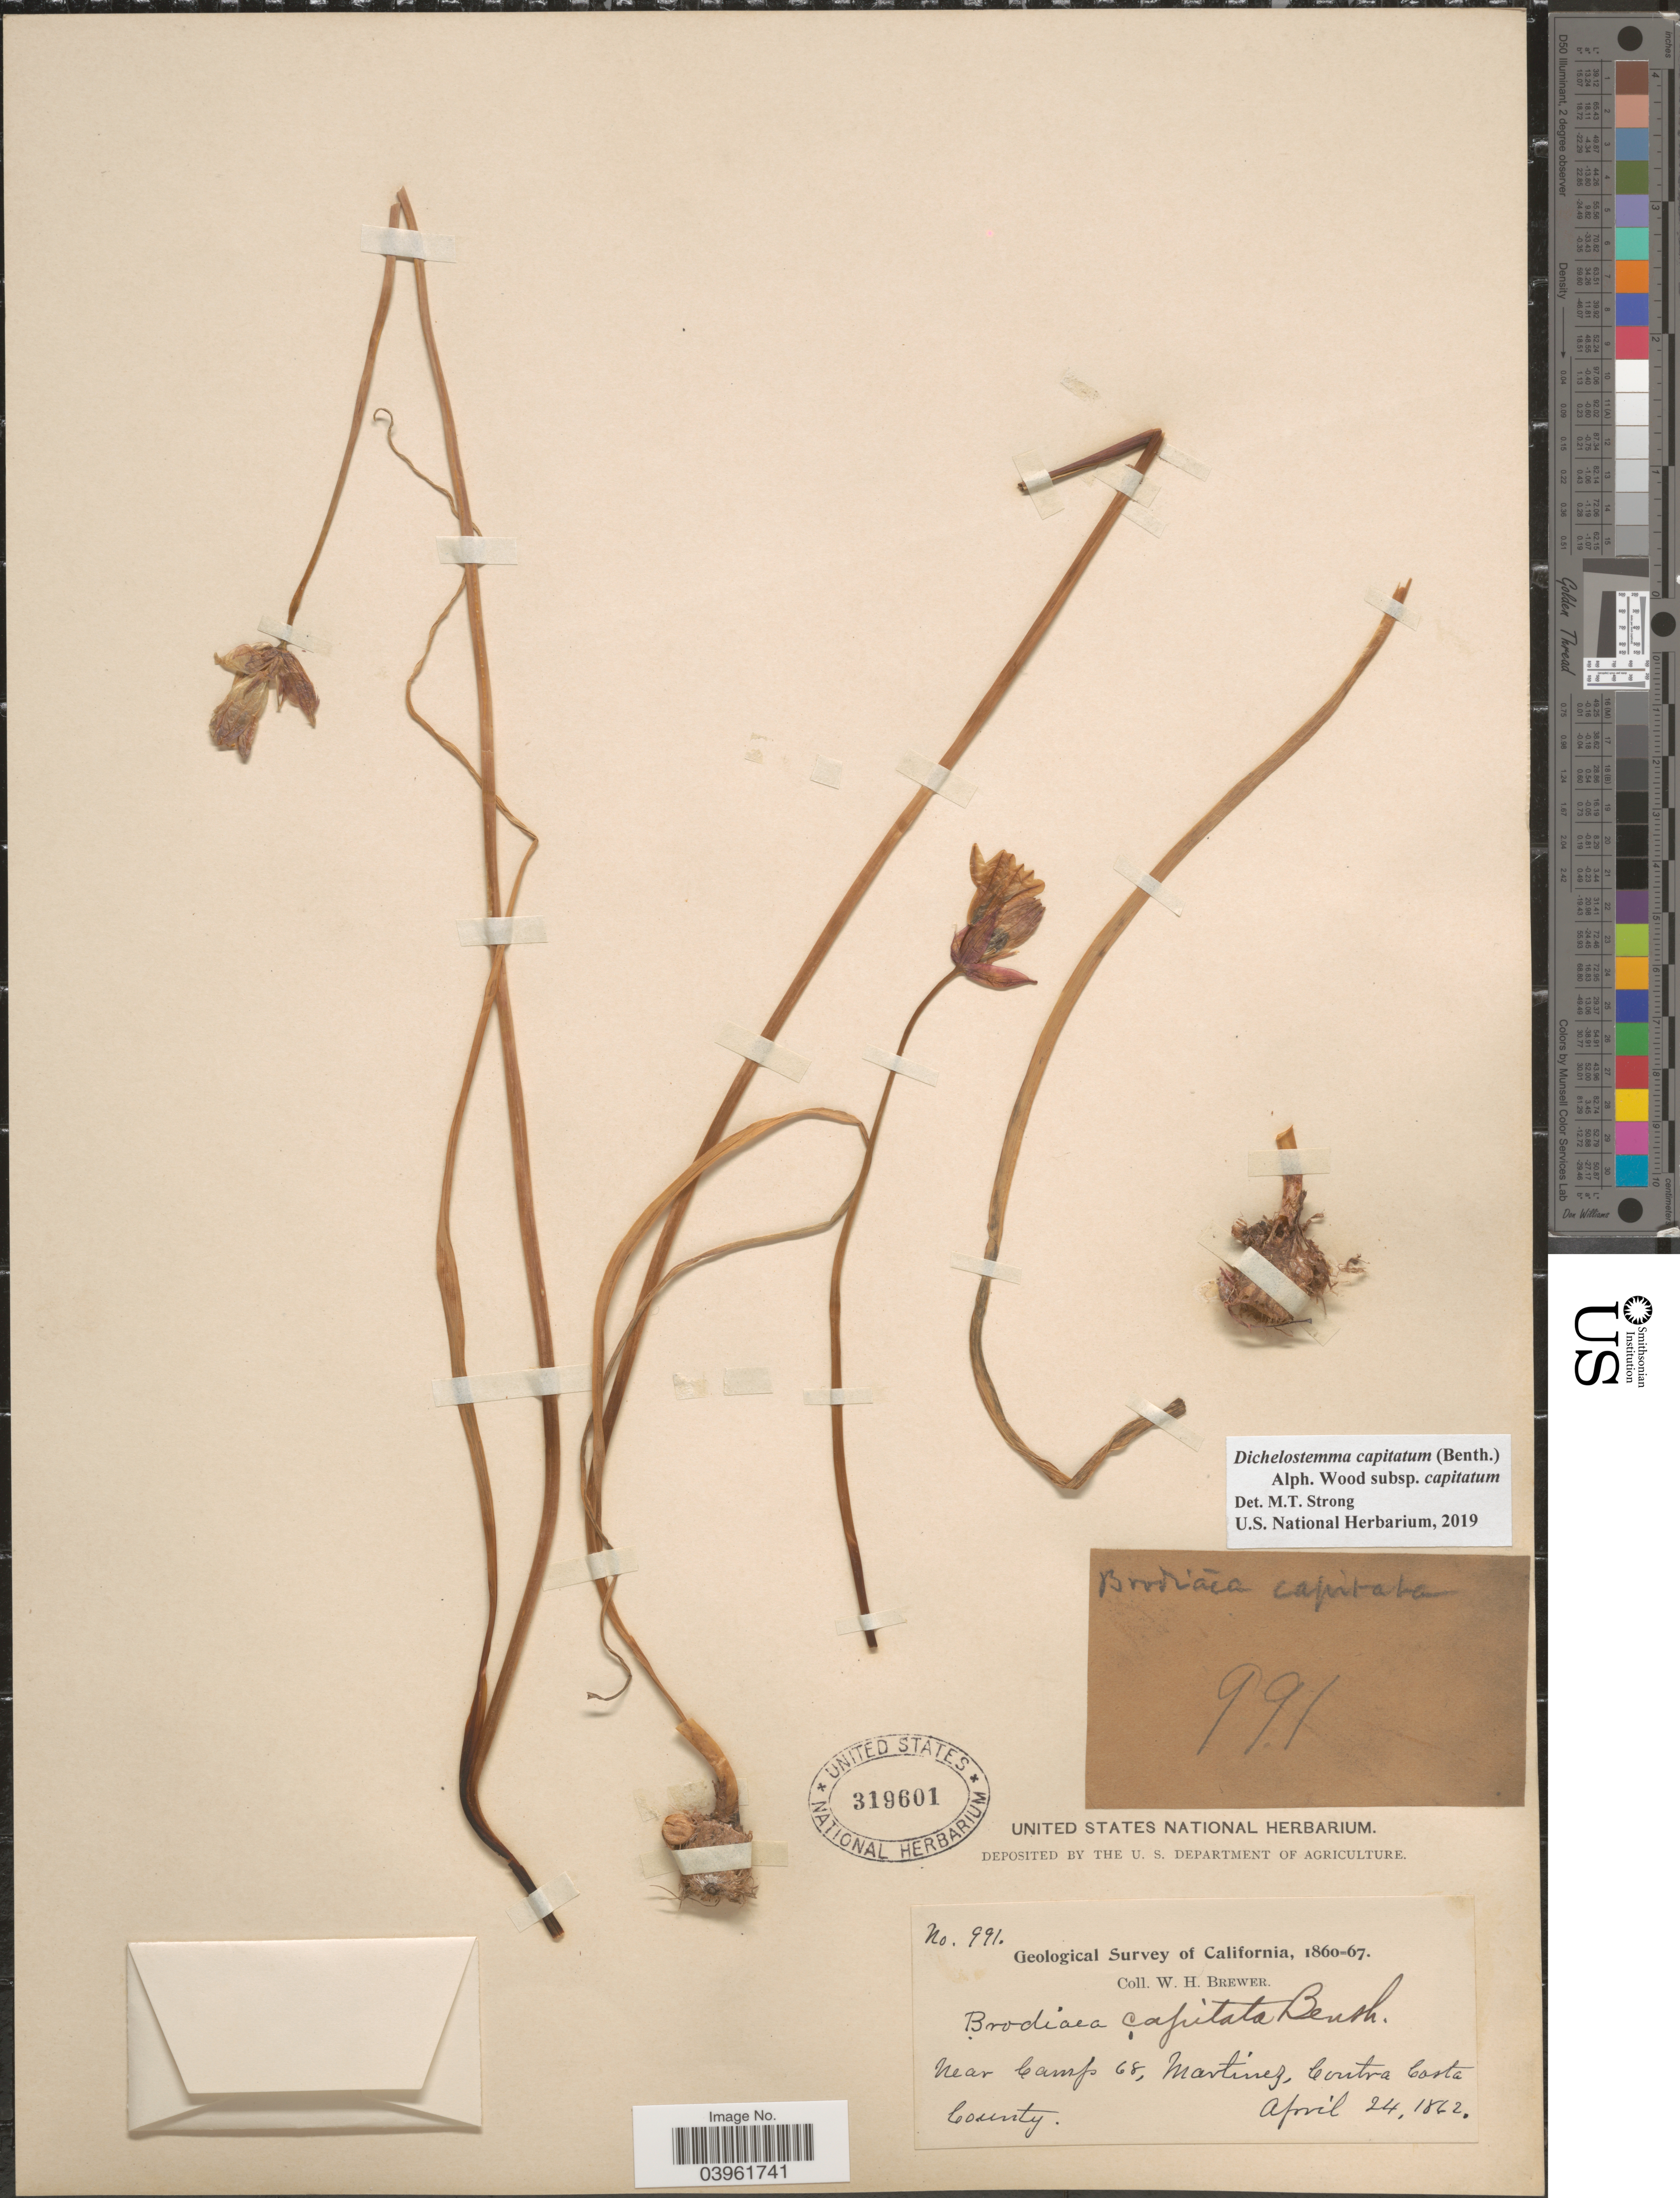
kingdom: Plantae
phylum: Tracheophyta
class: Liliopsida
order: Asparagales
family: Asparagaceae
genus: Dichelostemma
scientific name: Dichelostemma capitatum subsp. capitatum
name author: (Benth.) Alph. Wood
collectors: W. H. Brewer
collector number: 991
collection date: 1862-04-24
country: United States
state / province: California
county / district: Contra Costa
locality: Near Camp 68, Martinez, Contra Costa County.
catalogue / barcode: US 319601